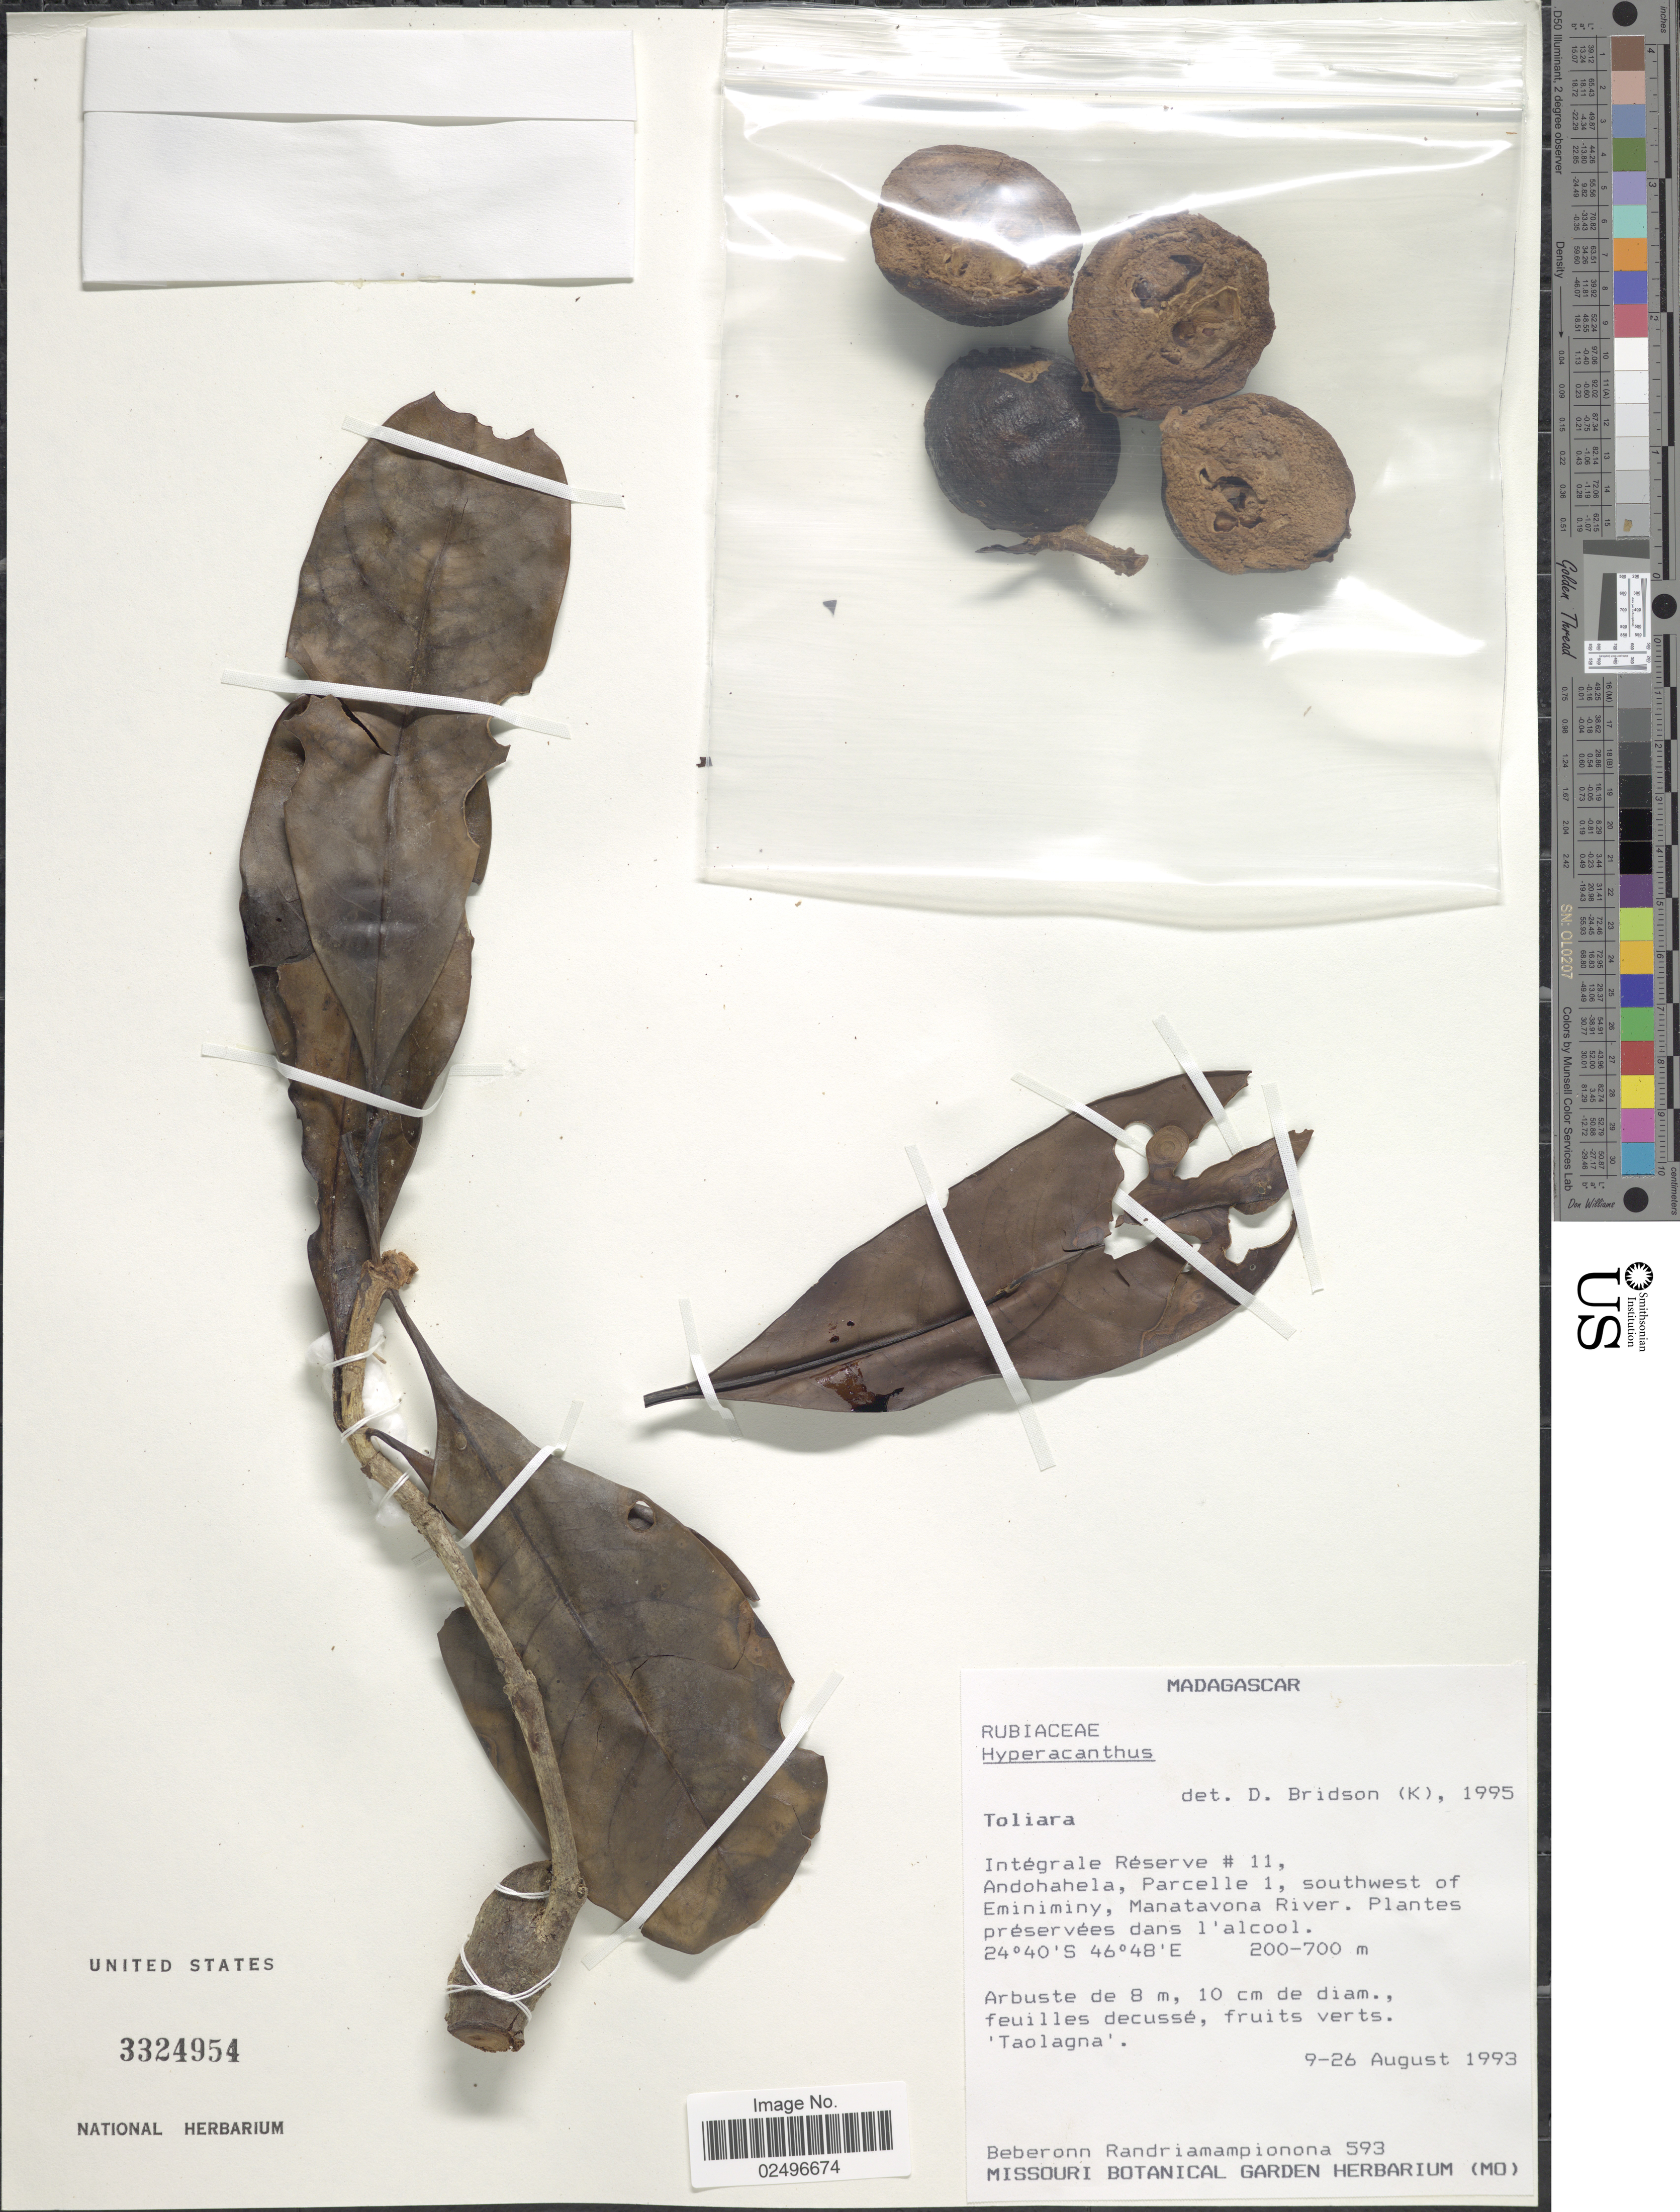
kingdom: Plantae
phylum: Tracheophyta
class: Magnoliopsida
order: Gentianales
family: Rubiaceae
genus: Gardenia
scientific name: Gardenia sp.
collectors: B. Randriamampionona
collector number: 593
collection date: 1993-08-09/1993-08-26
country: Madagascar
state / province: Anosy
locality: Integrale Reserve #11, Andohahela, Parcelle 1., southwest of Eminiminy, Manatavona River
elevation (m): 200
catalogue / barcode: US 3324954